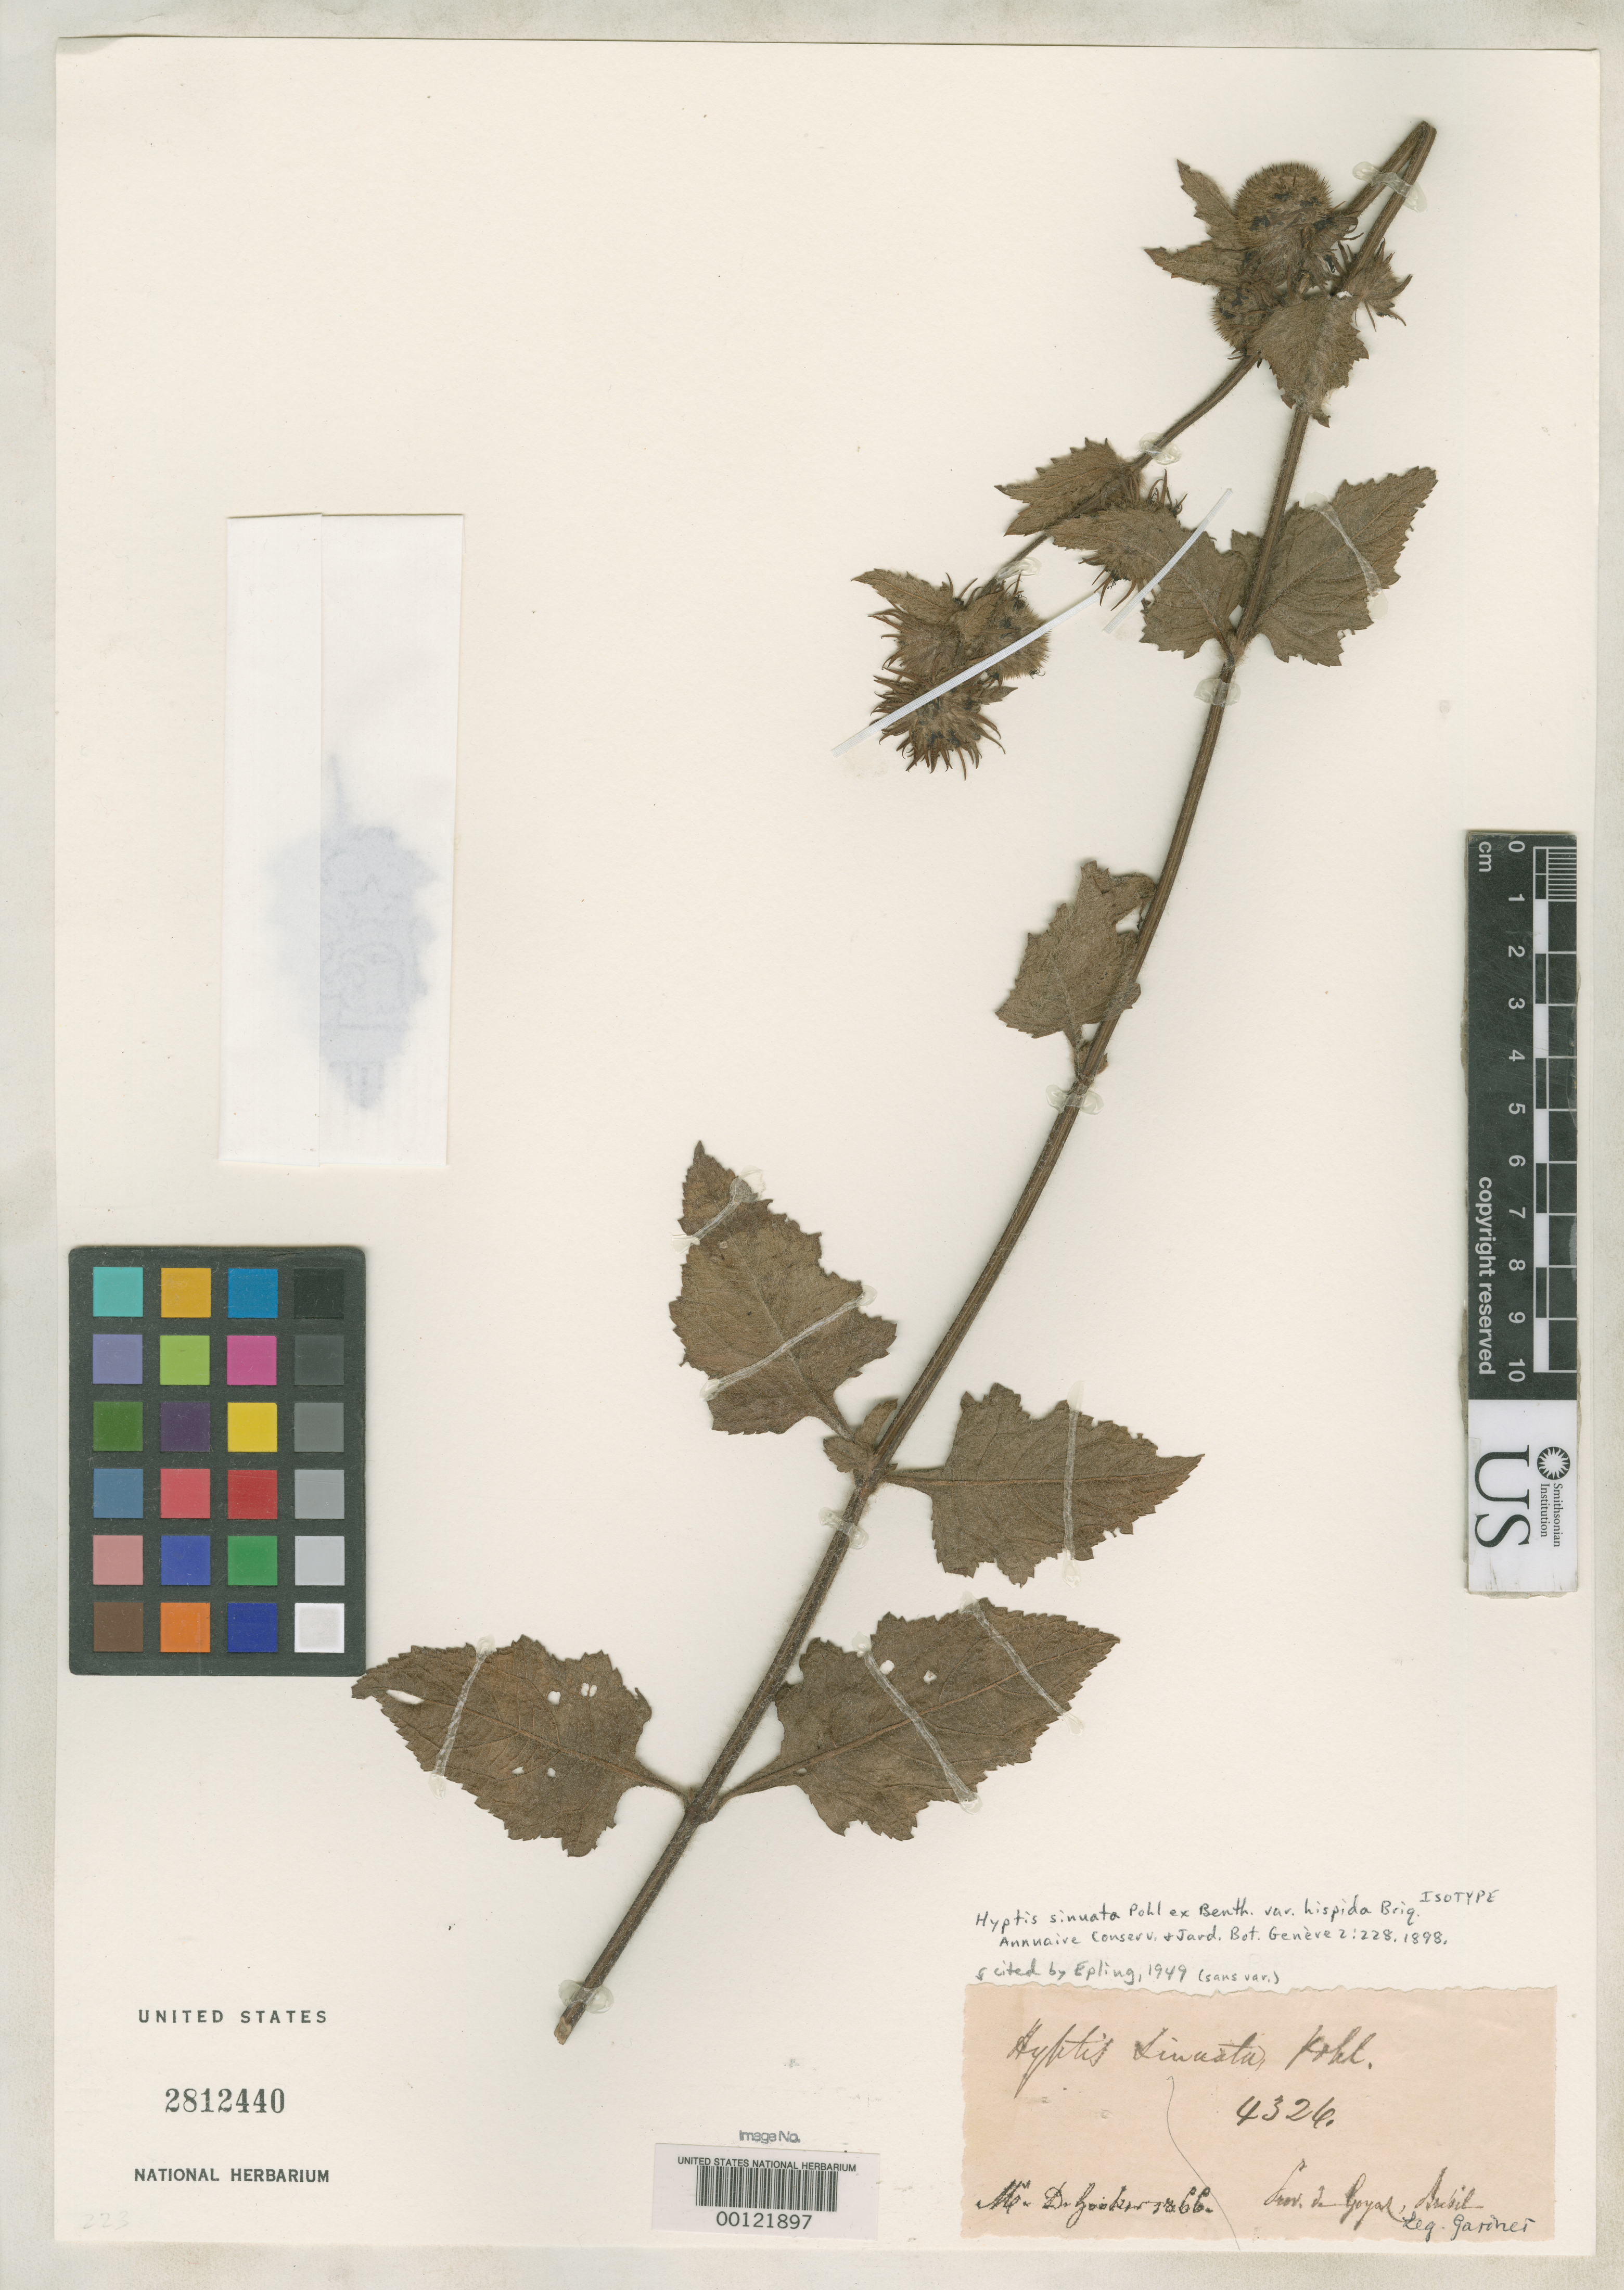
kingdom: Plantae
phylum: Tracheophyta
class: Magnoliopsida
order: Lamiales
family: Lamiaceae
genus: Hyptis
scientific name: Hyptis sinuata var. hispida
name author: Briq.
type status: Isotype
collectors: G. Gardner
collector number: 4326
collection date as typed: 1866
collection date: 1866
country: Brazil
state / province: Goiás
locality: Inter Porto Imperial et Lunie, ad flum Tocantins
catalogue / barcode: US 2812440